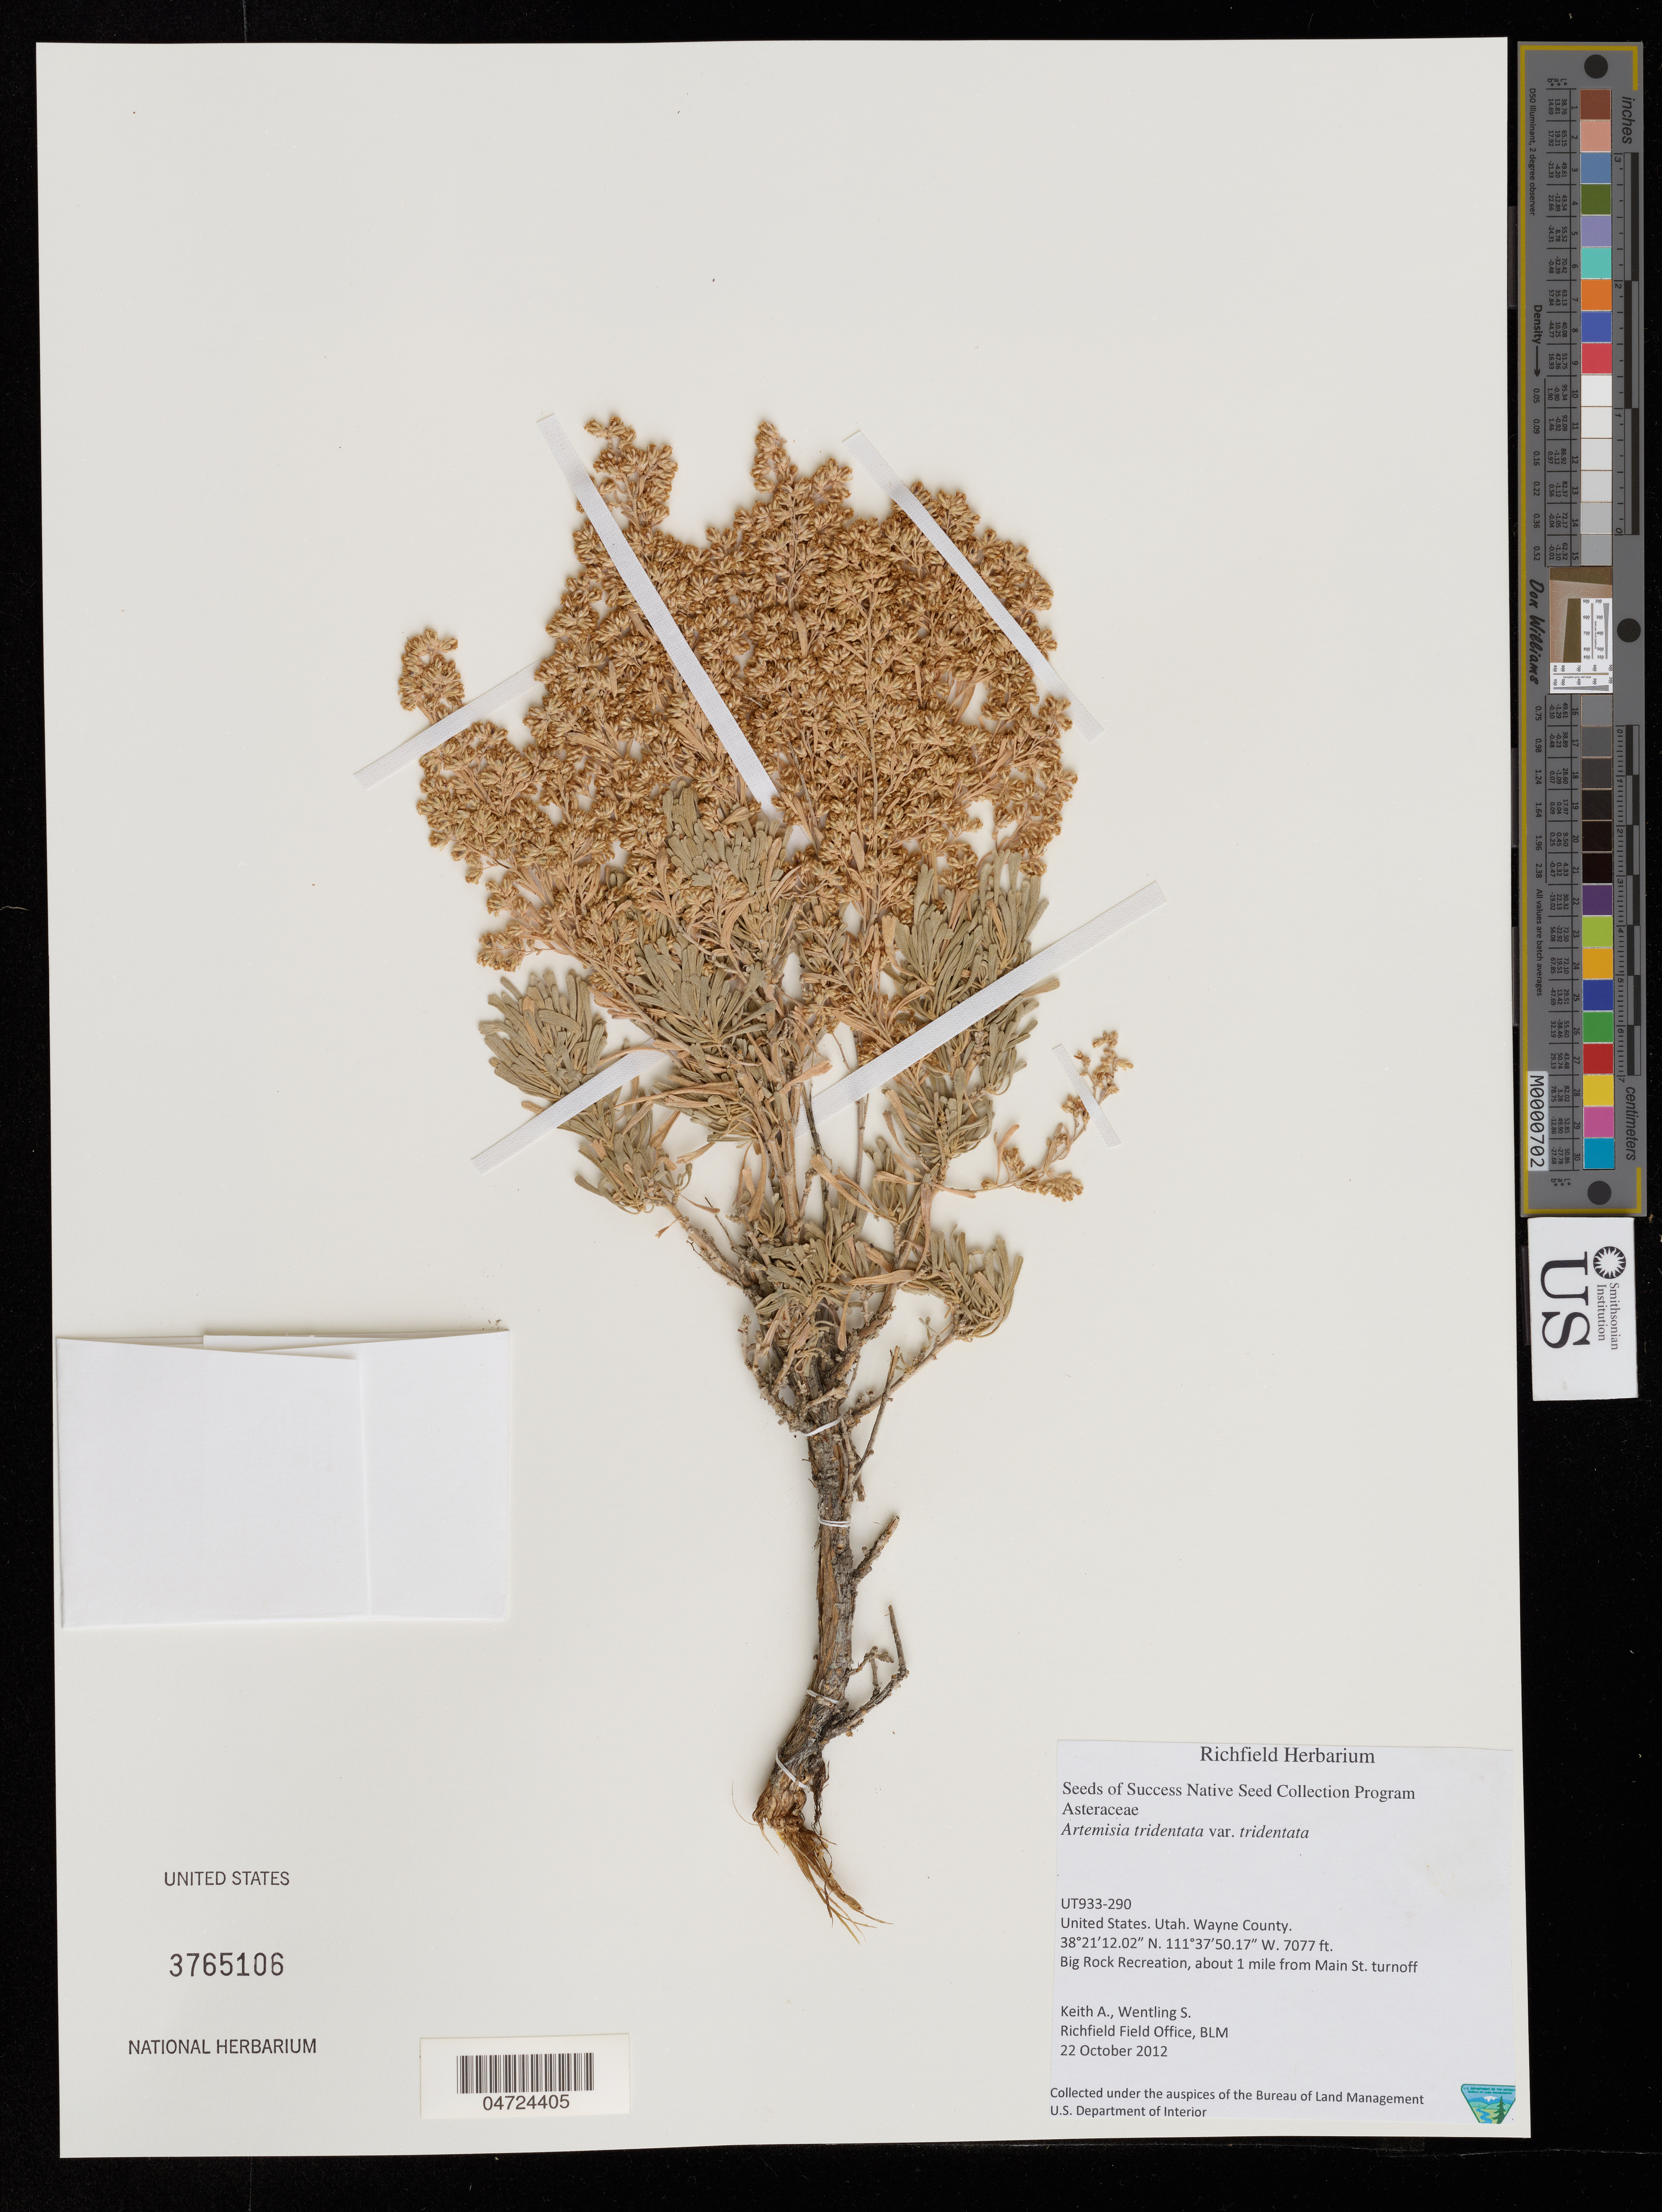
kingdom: Plantae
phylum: Tracheophyta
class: Magnoliopsida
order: Asterales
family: Asteraceae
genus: Artemisia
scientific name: Artemisia tridentata var. tridentata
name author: Nutt.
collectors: A. Keith & S. Wentling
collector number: UT933-290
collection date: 2012-10-22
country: United States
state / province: Utah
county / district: Wayne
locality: Wayne County. Big Rock Recreation, about 1 mile from Main St. turnoff.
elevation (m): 2157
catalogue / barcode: US 3765106